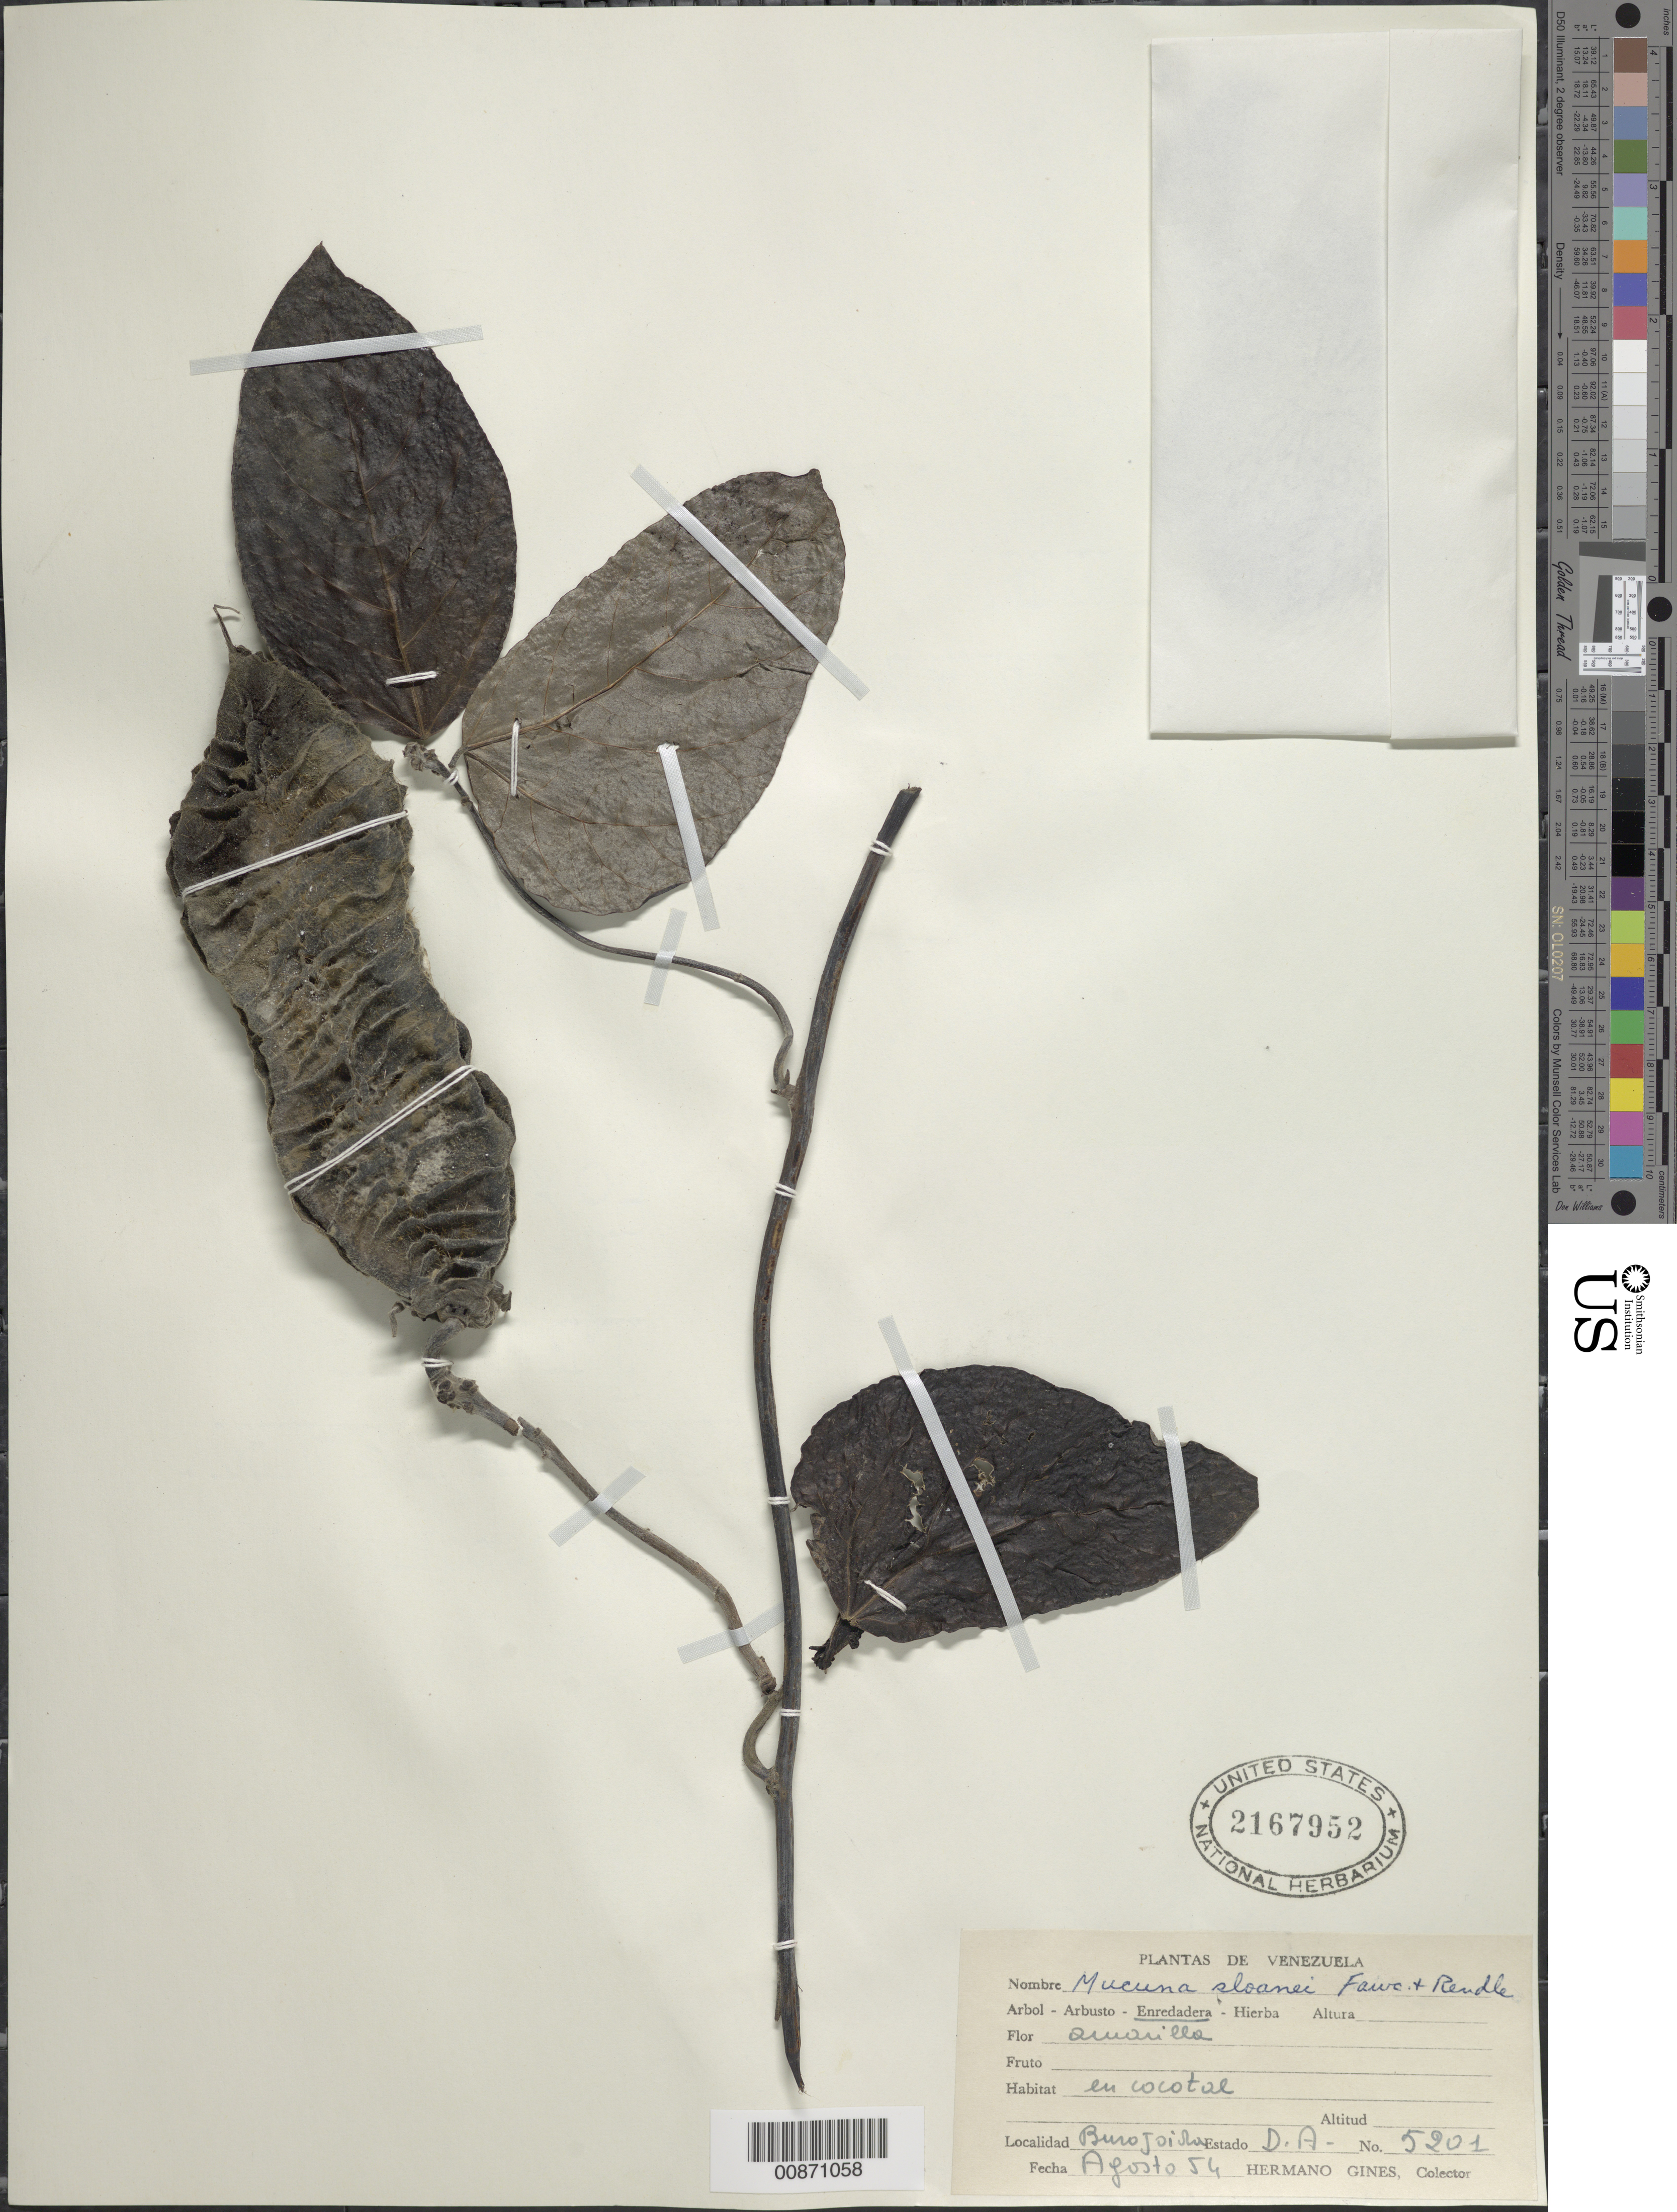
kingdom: Plantae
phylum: Tracheophyta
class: Magnoliopsida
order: Fabales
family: Fabaceae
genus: Mucuna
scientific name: Mucuna sloanei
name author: Fawc. & Rendle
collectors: H. Gines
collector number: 5201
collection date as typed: Aug-54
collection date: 1954-08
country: Venezuela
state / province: Delta Amacuro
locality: Isla Burojoida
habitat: En cocotal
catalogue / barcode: US 2167952